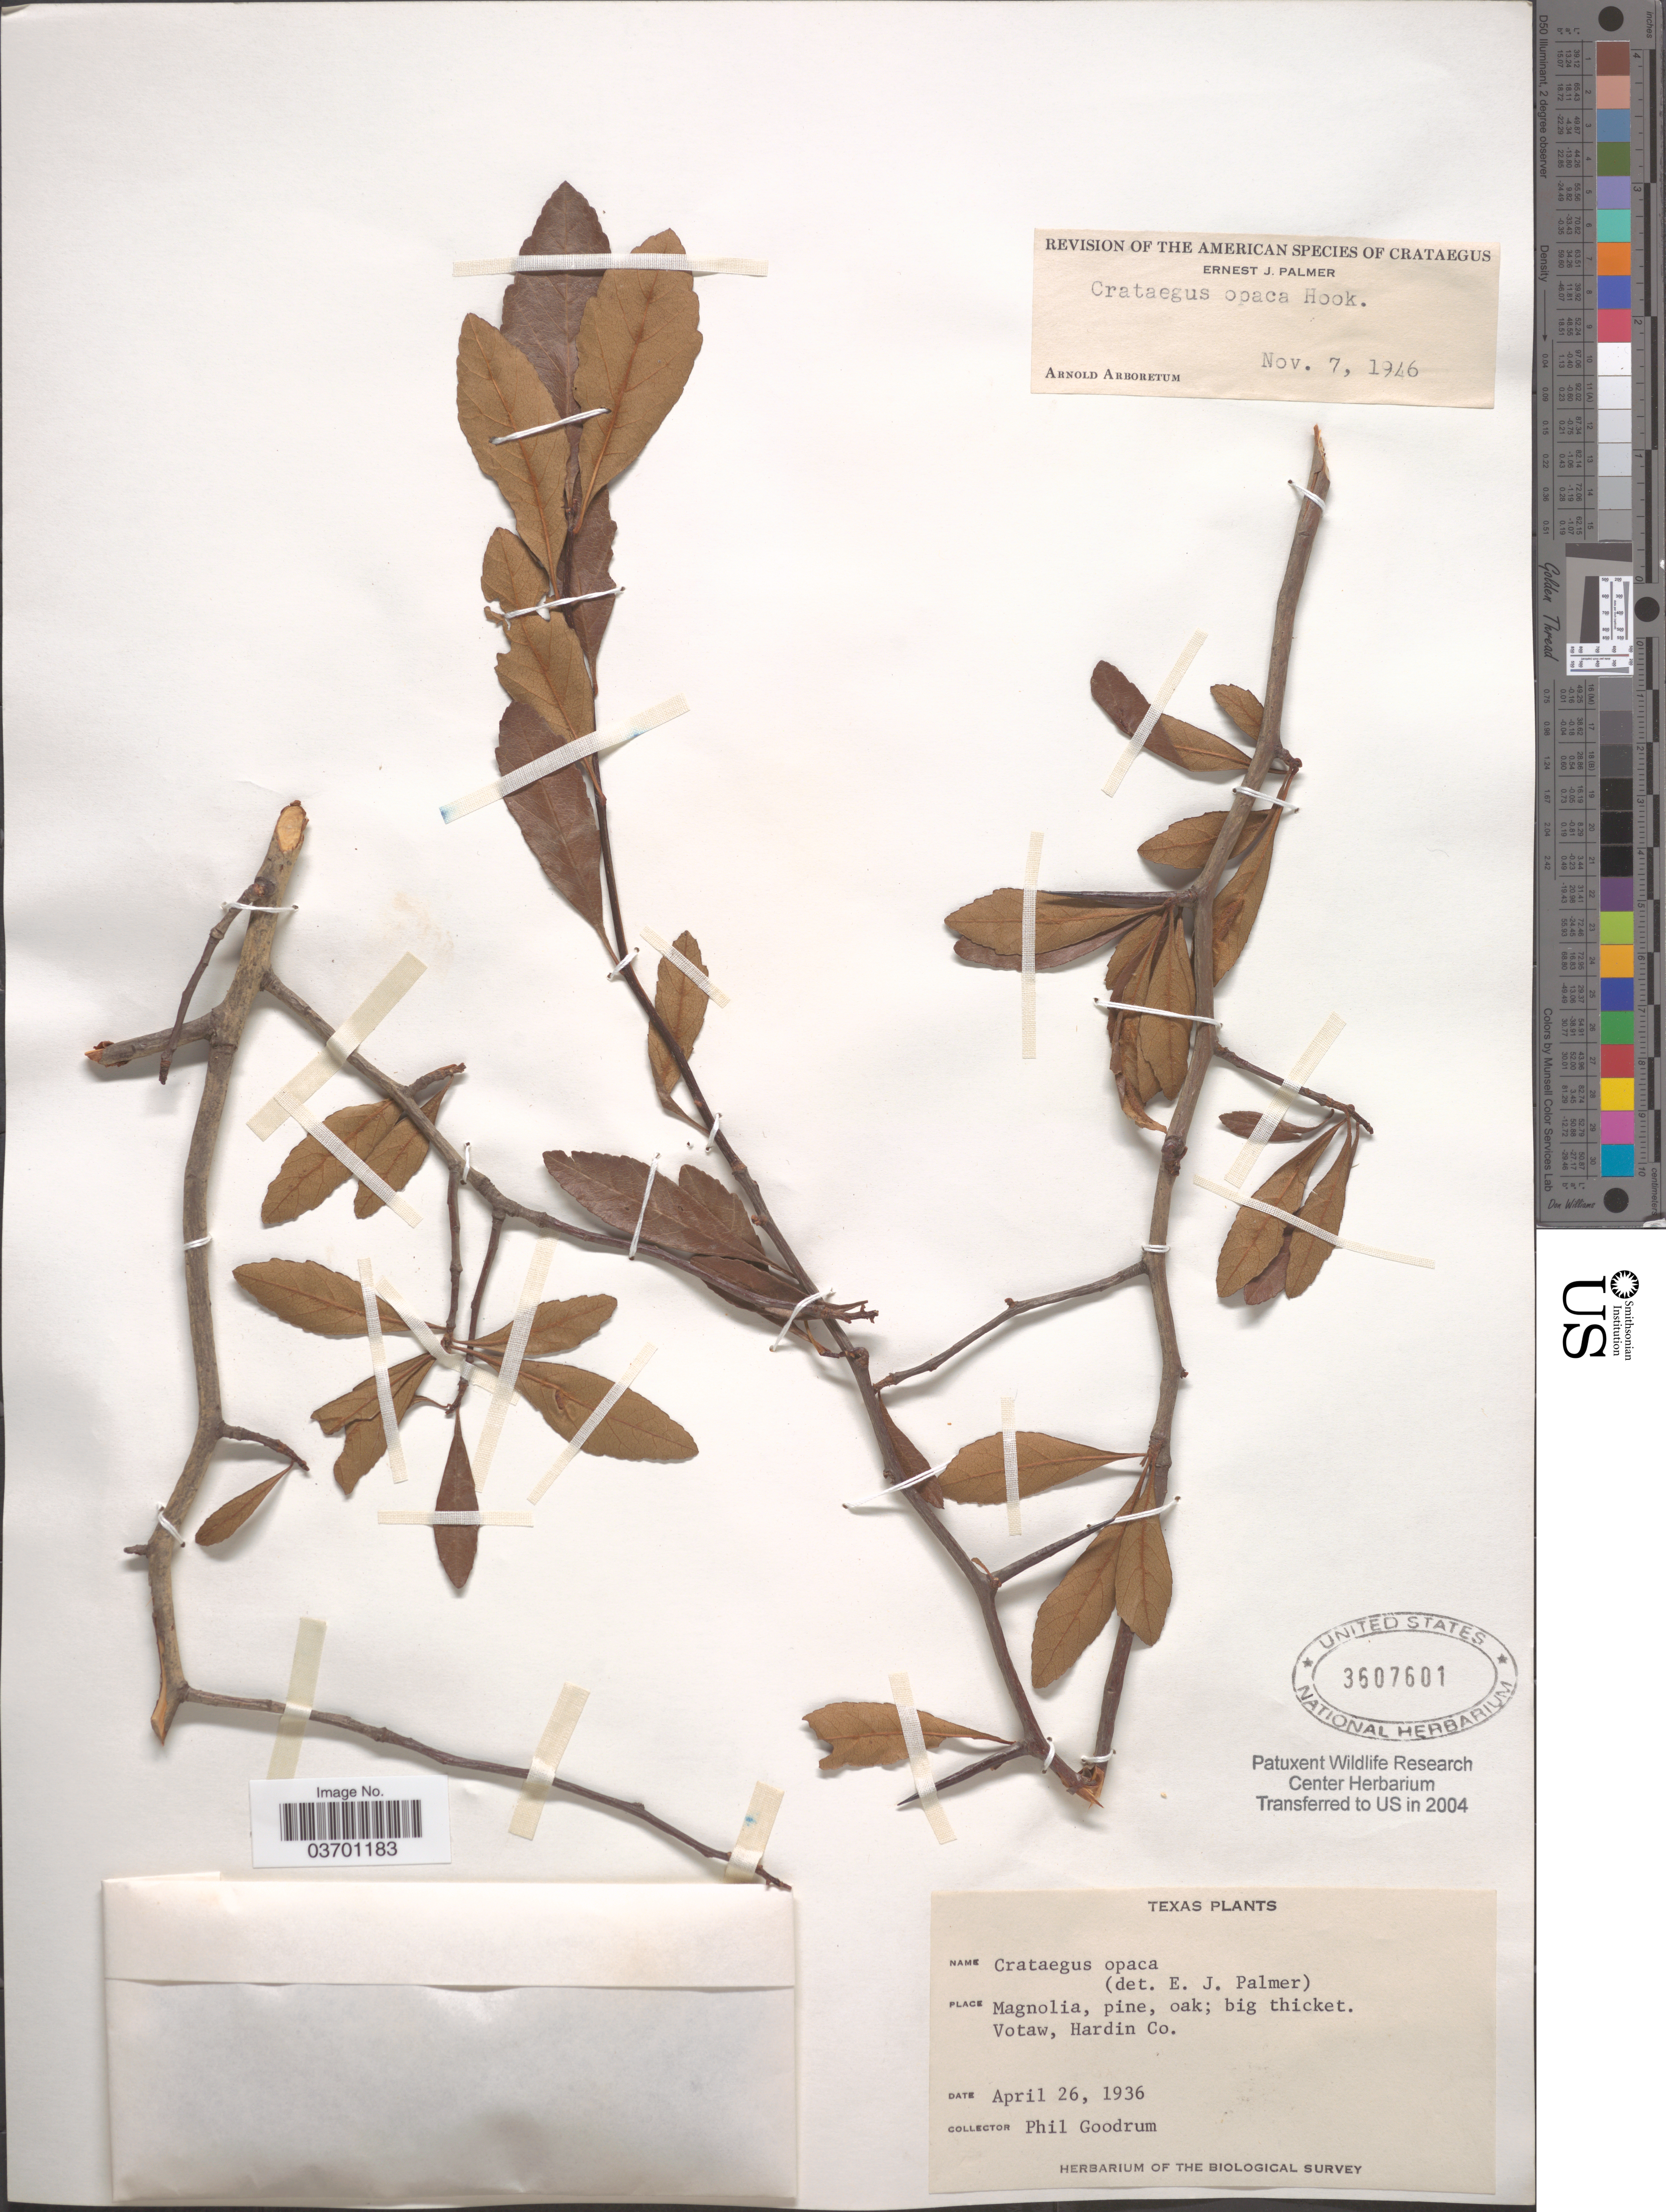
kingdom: Plantae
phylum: Tracheophyta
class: Magnoliopsida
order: Rosales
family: Rosaceae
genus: Crataegus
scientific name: Crataegus opaca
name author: Hook. & Arn.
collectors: P. Goodrum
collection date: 1936-04-26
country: United States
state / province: Texas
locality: Magnolia. Votaw, Hardin Co.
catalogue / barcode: US 3607601